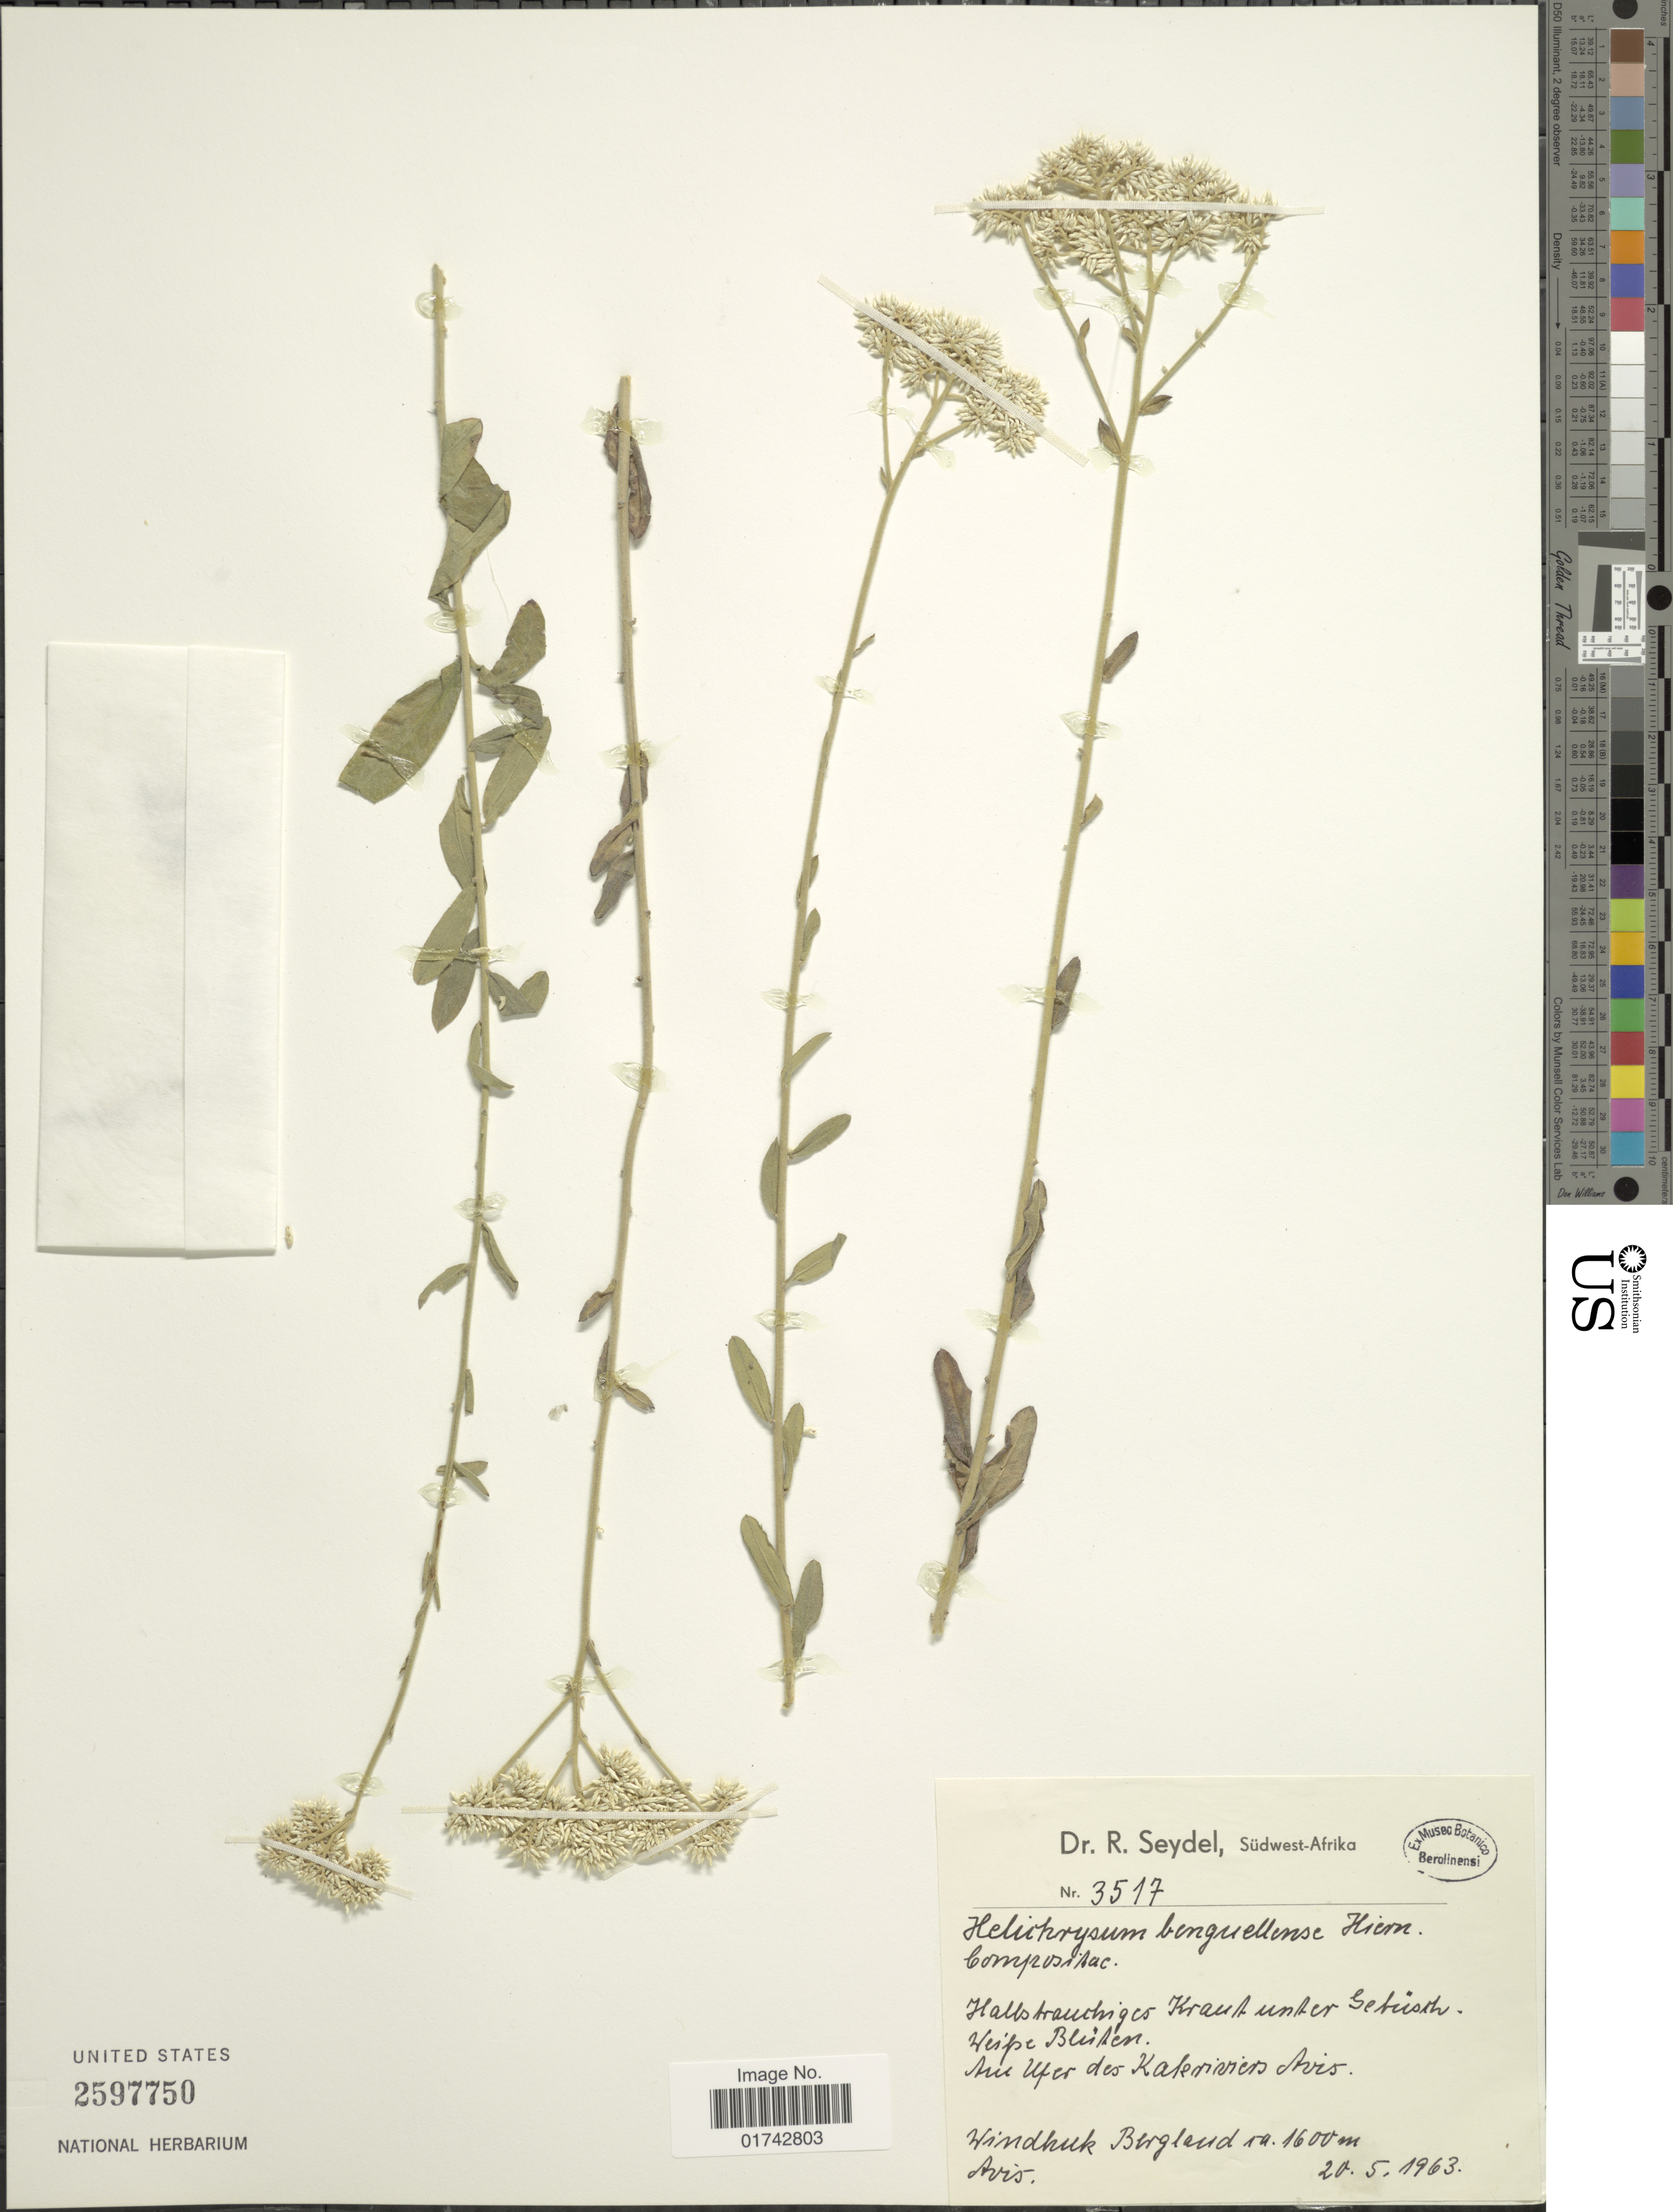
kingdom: Plantae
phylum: Tracheophyta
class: Magnoliopsida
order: Asterales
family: Asteraceae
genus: Helichrysum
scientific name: Helichrysum benguellense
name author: Hiern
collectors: R. Seydel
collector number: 3517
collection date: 1963-05-20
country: Namibia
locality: Am ufer des Kakriviers Avis. Windhuk [Windhoek] Bergland.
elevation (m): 1600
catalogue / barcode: US 2597750